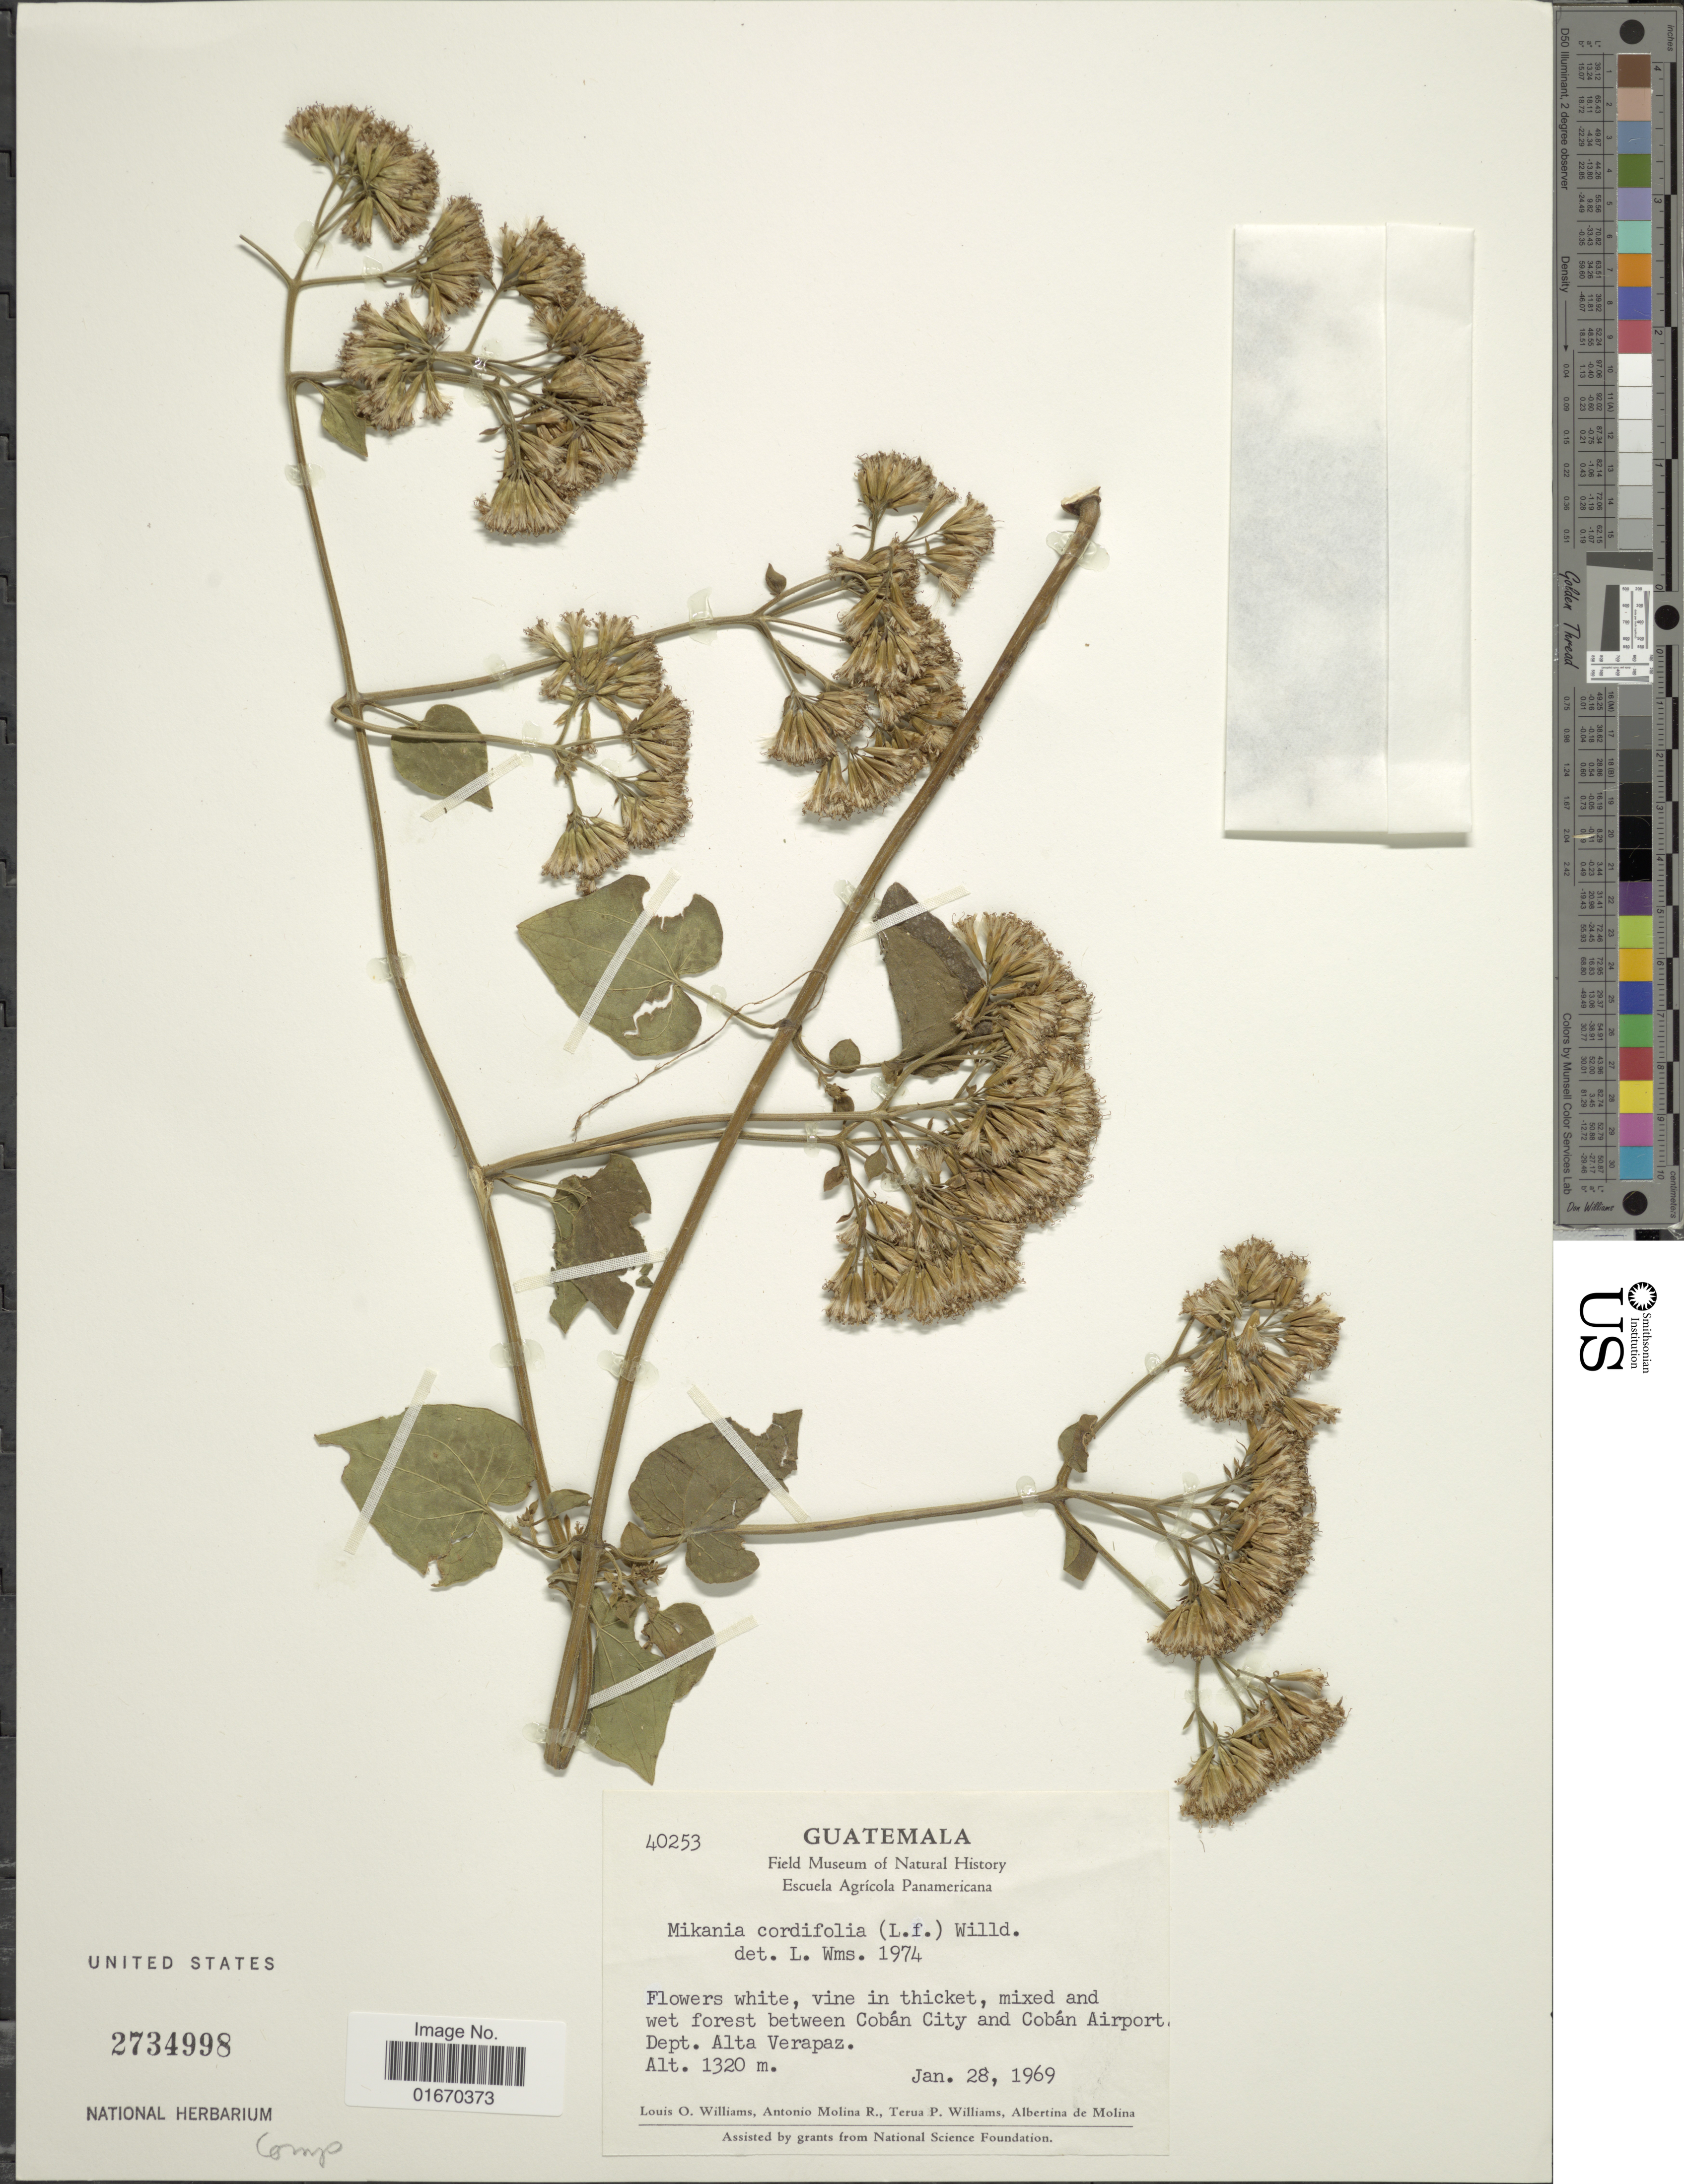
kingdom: Plantae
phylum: Tracheophyta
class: Magnoliopsida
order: Asterales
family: Asteraceae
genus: Mikania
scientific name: Mikania cordifolia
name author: Kunth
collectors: L. O. Williams, A. Molina R., T. P. Williams & A. R. Molina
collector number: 40253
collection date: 1969-01-28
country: Guatemala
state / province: Alta Verapaz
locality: Between Coban City and Coban Airport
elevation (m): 1320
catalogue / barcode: US 2734998